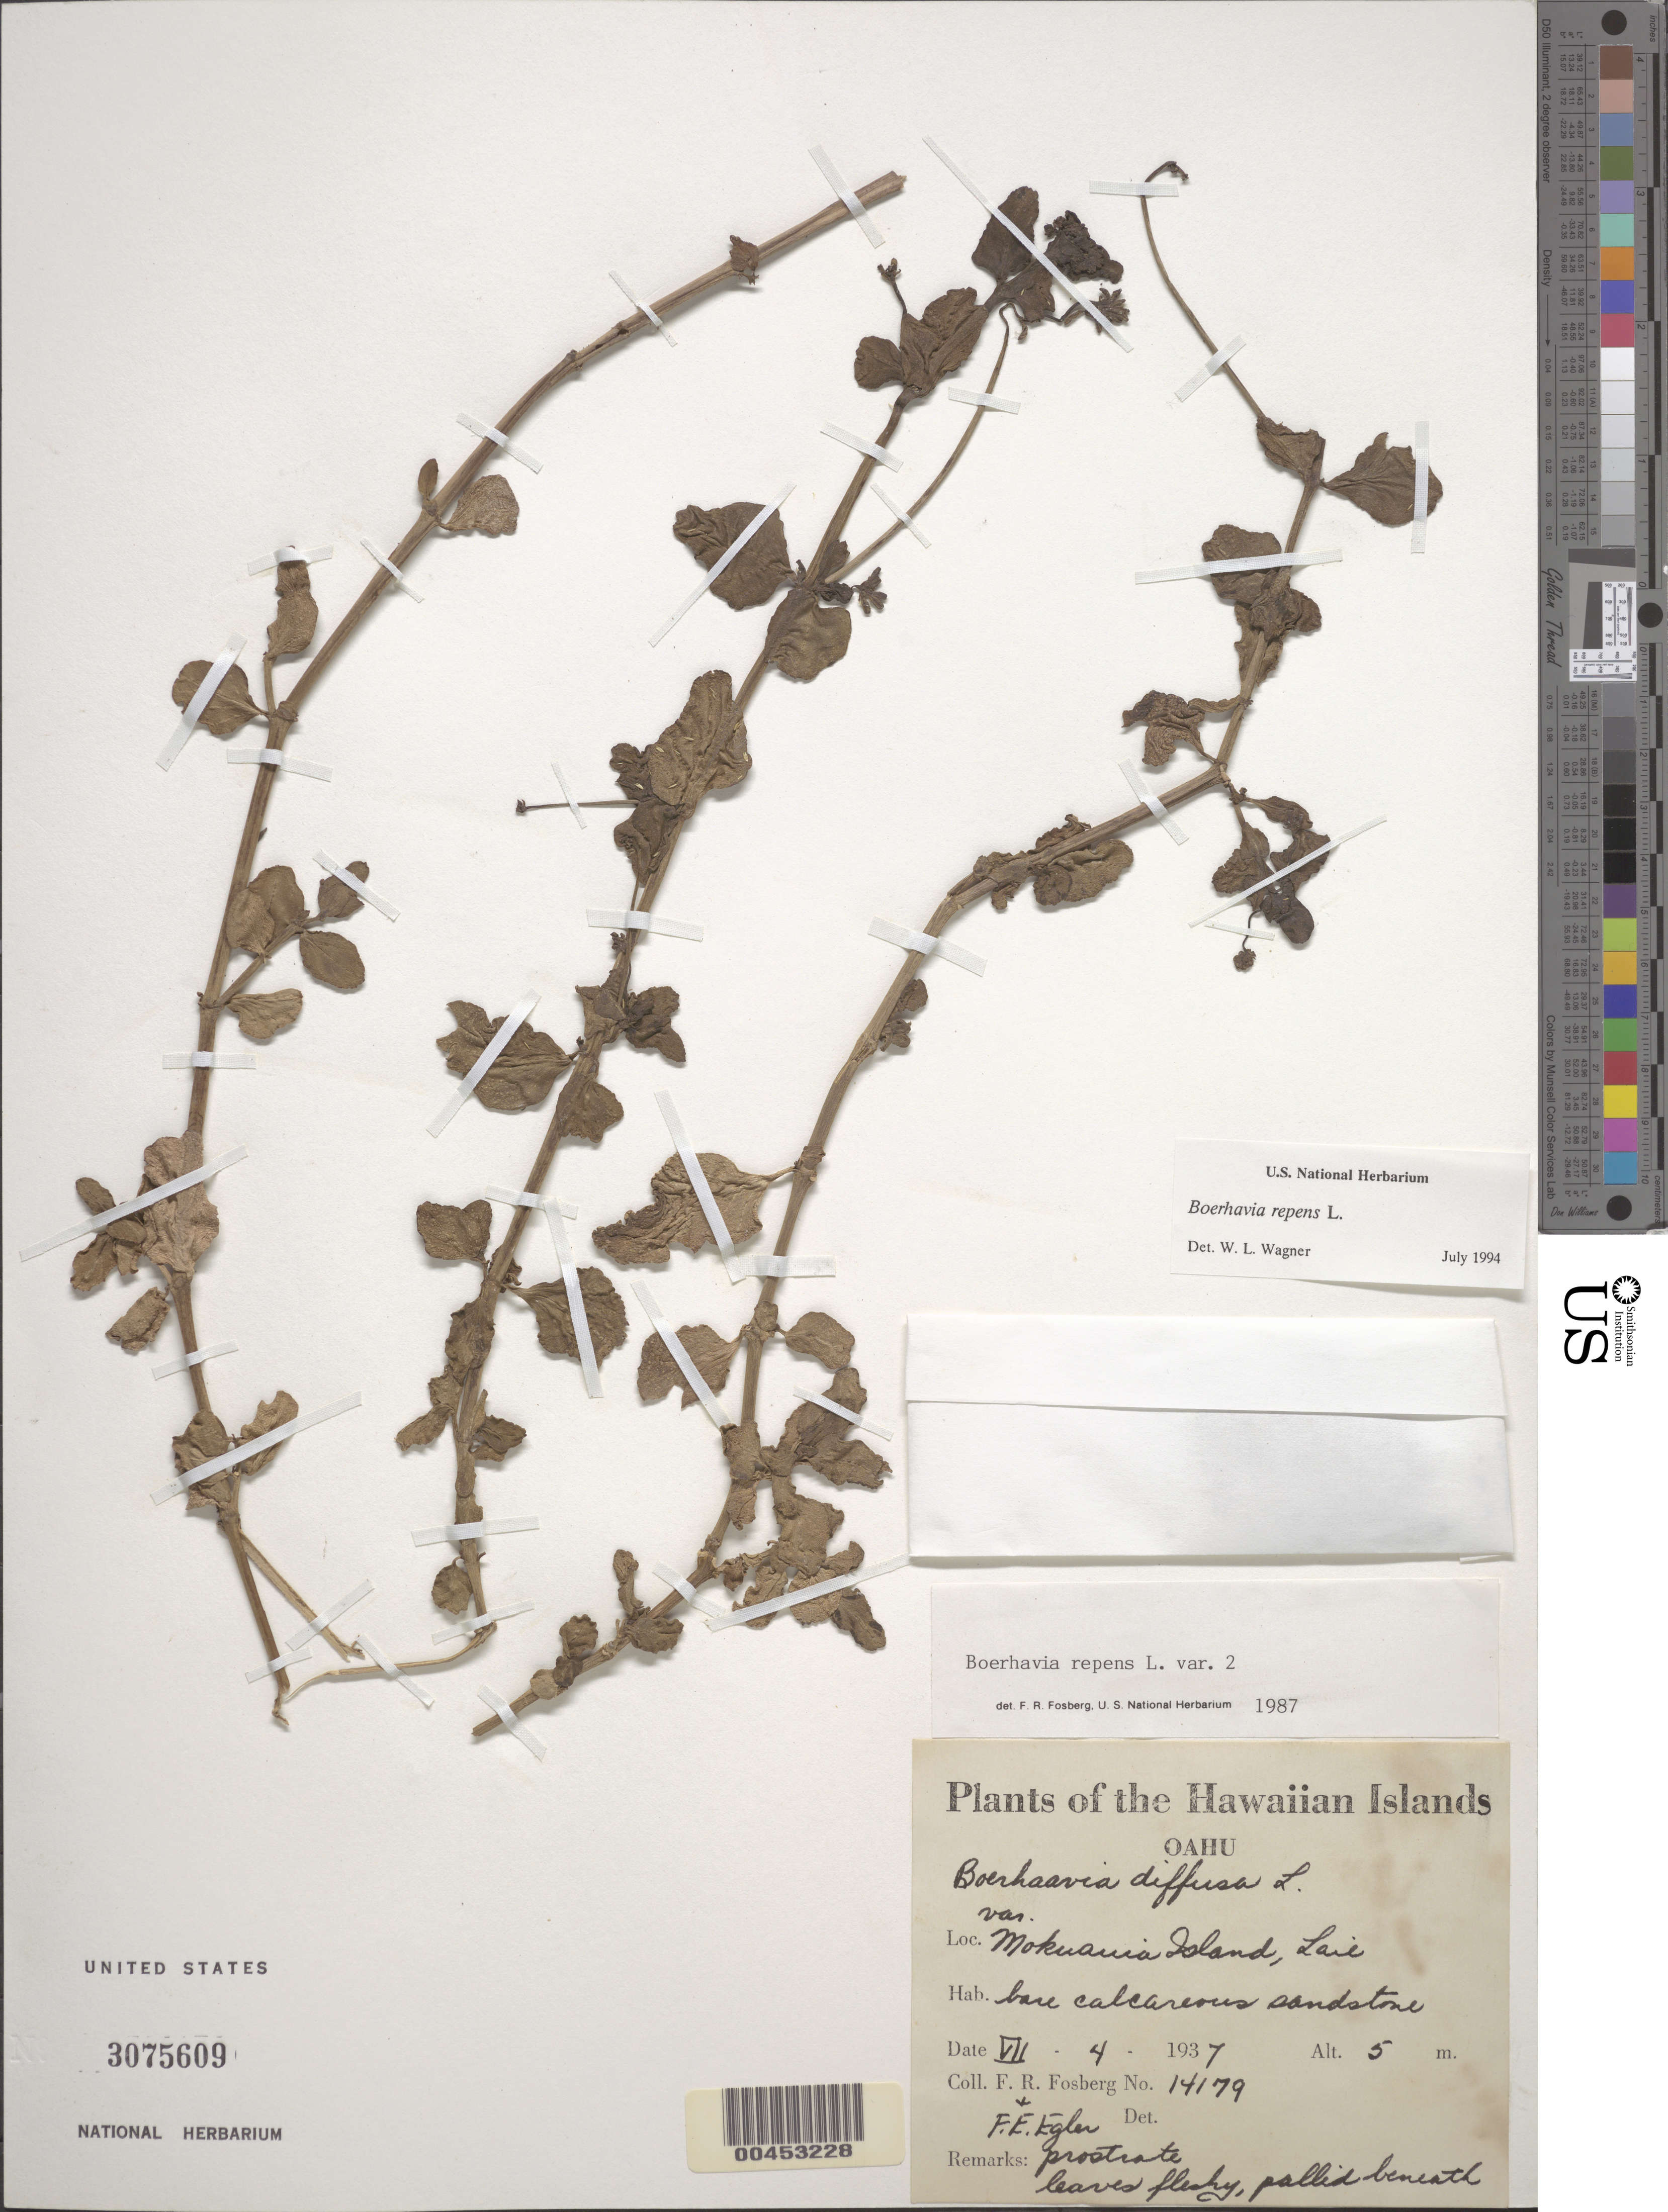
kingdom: Plantae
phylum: Tracheophyta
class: Magnoliopsida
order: Caryophyllales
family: Nyctaginaceae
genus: Boerhavia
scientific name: Boerhavia repens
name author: L.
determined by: Wagner, W. L., (BOT), Smithsonian Institution - National Museum of Natural History (UNITED STATES)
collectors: F. R. Fosberg & F. Egler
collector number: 14179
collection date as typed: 4 Jul 1937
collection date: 1937-07-04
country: United States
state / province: Hawaii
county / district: Honolulu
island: Oahu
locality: Laie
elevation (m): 5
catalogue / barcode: US 3075609